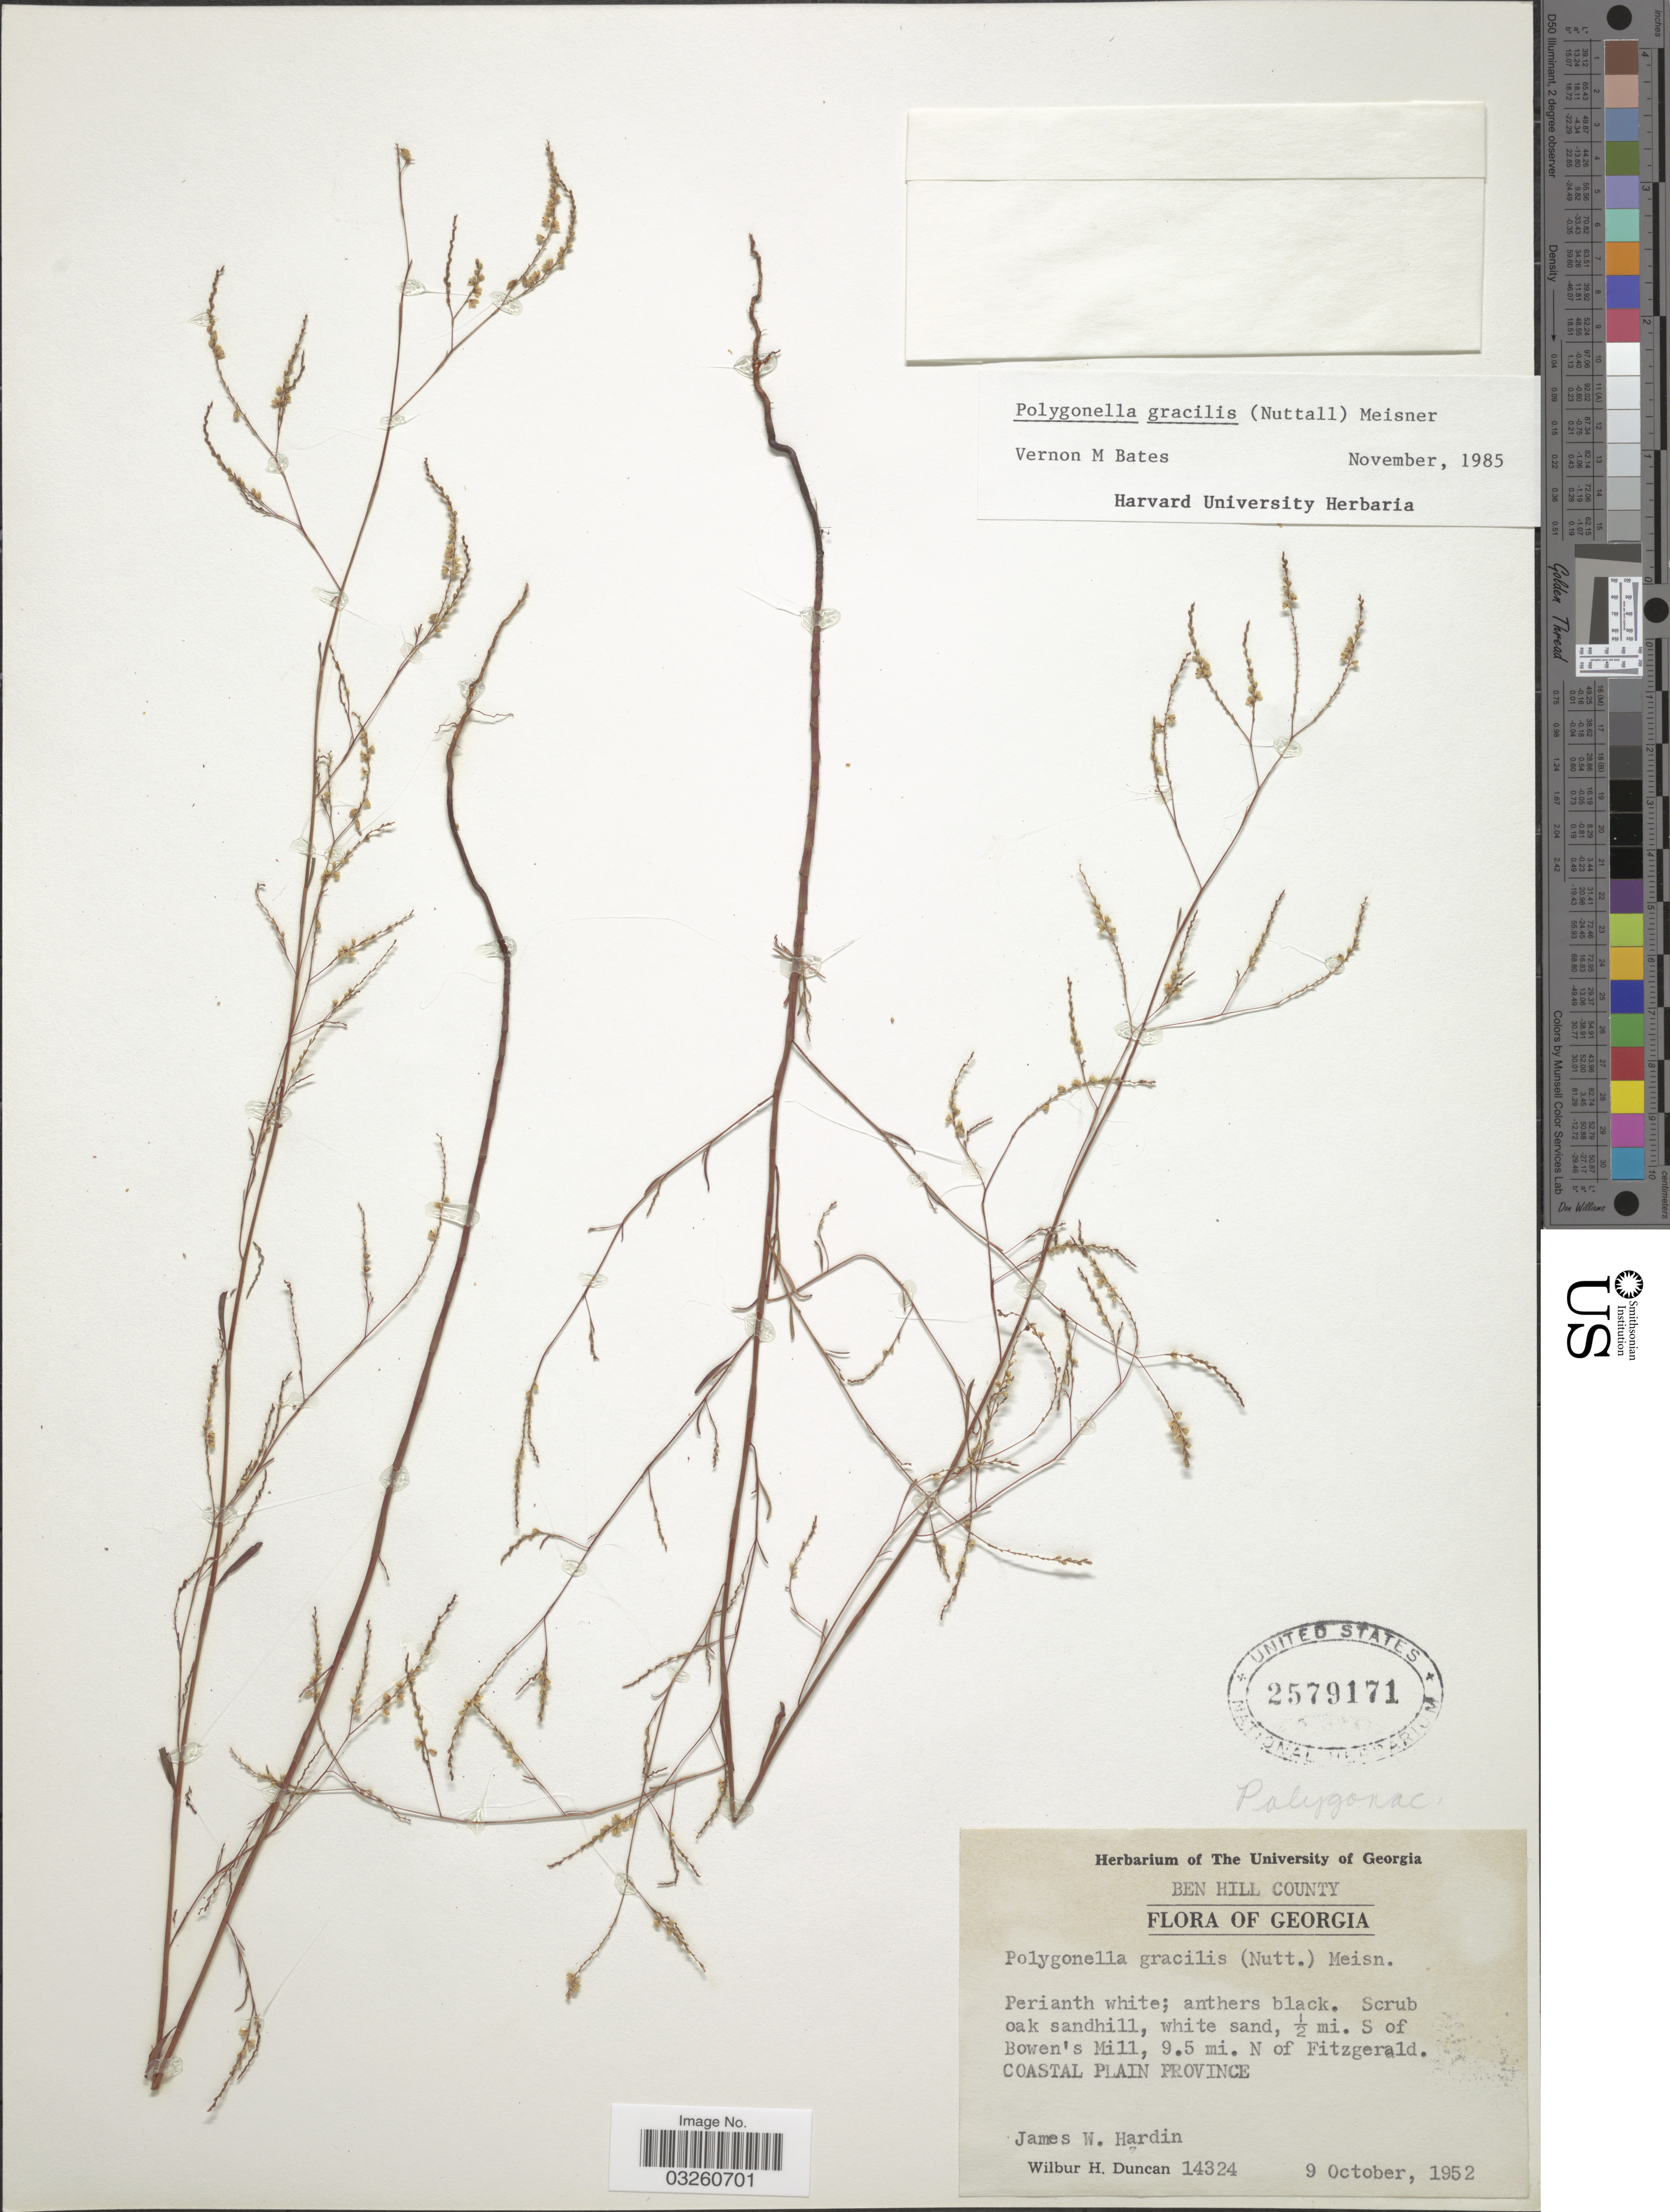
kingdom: Plantae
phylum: Tracheophyta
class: Magnoliopsida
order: Caryophyllales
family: Polygonaceae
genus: Polygonella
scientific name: Polygonella gracilis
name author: (Nutt.) Meisn.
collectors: J. W. Hardin & W. H. Duncan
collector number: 14324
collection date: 1952-10-09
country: United States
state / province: Georgia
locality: Ben Hill County. ½ mi. S of Bowen's Mill, 9.5 mi. N of Fitzgerald. Coastal Plain Province.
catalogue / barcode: US 2579171